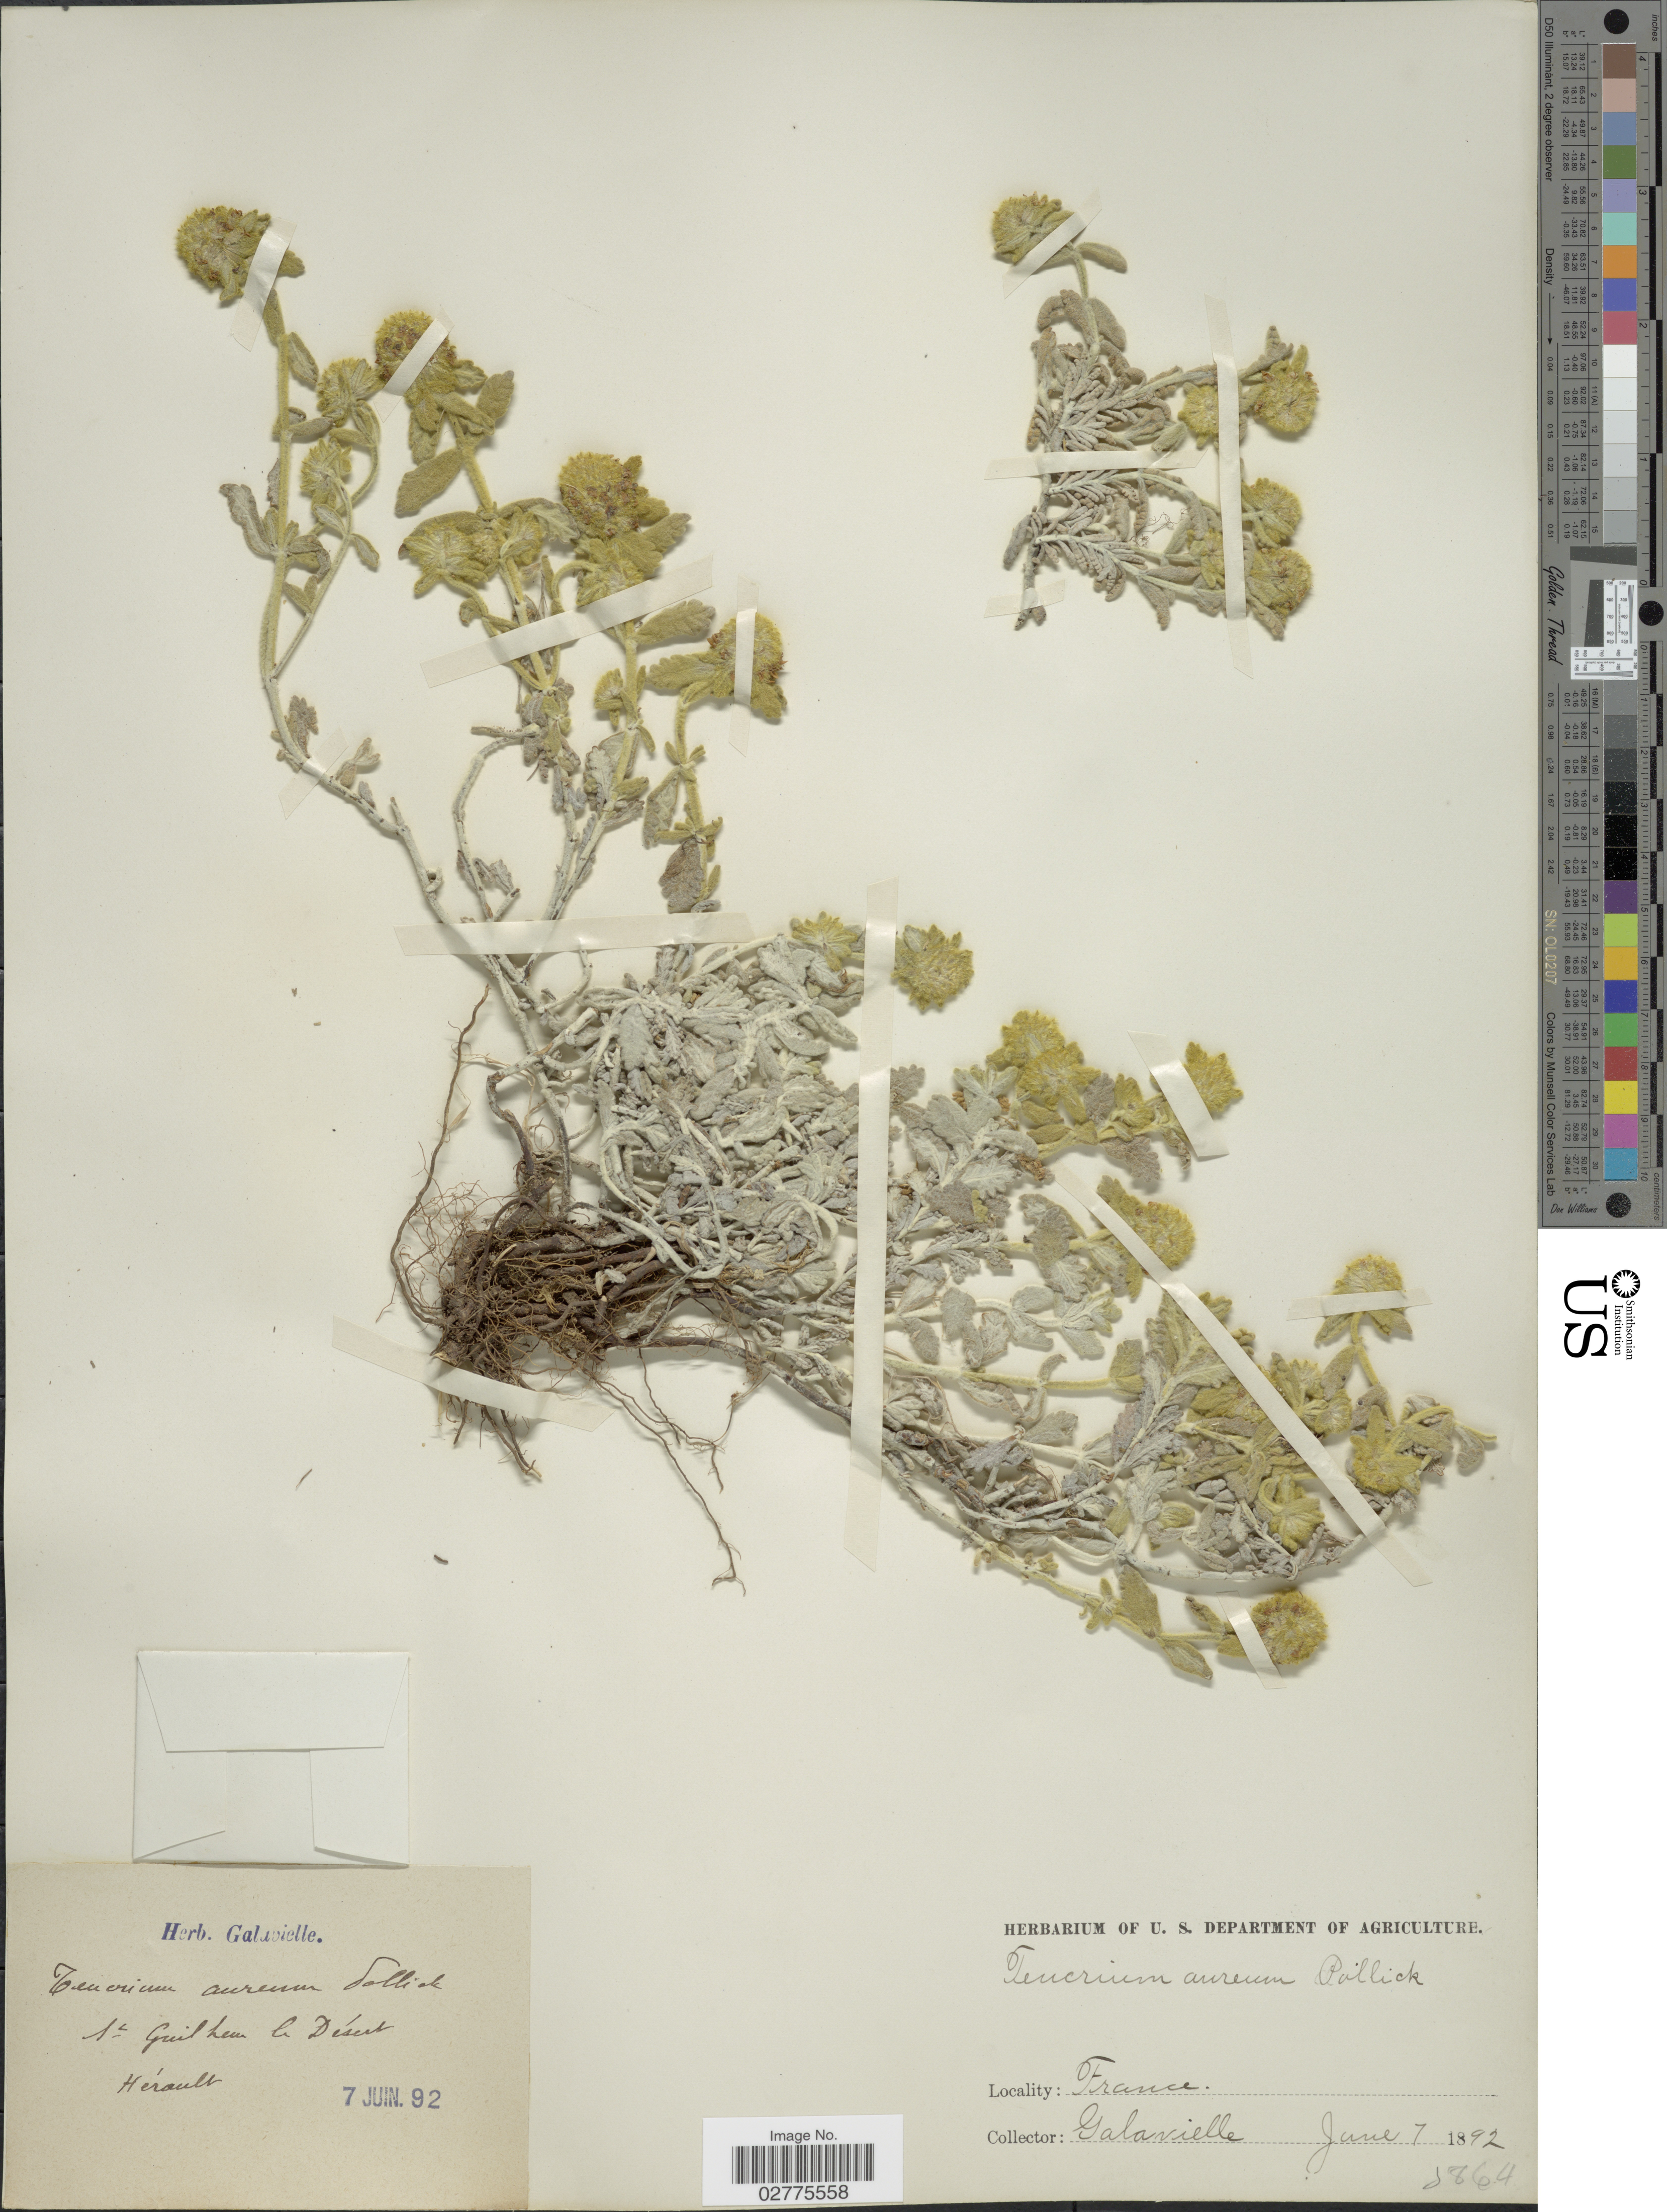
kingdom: Plantae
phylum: Tracheophyta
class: Magnoliopsida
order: Lamiales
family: Lamiaceae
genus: Teucrium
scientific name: Teucrium aureum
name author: Schreb.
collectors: Galavielle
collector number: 3864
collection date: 1892-06-07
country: France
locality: St Guilham le Désert Hérault.